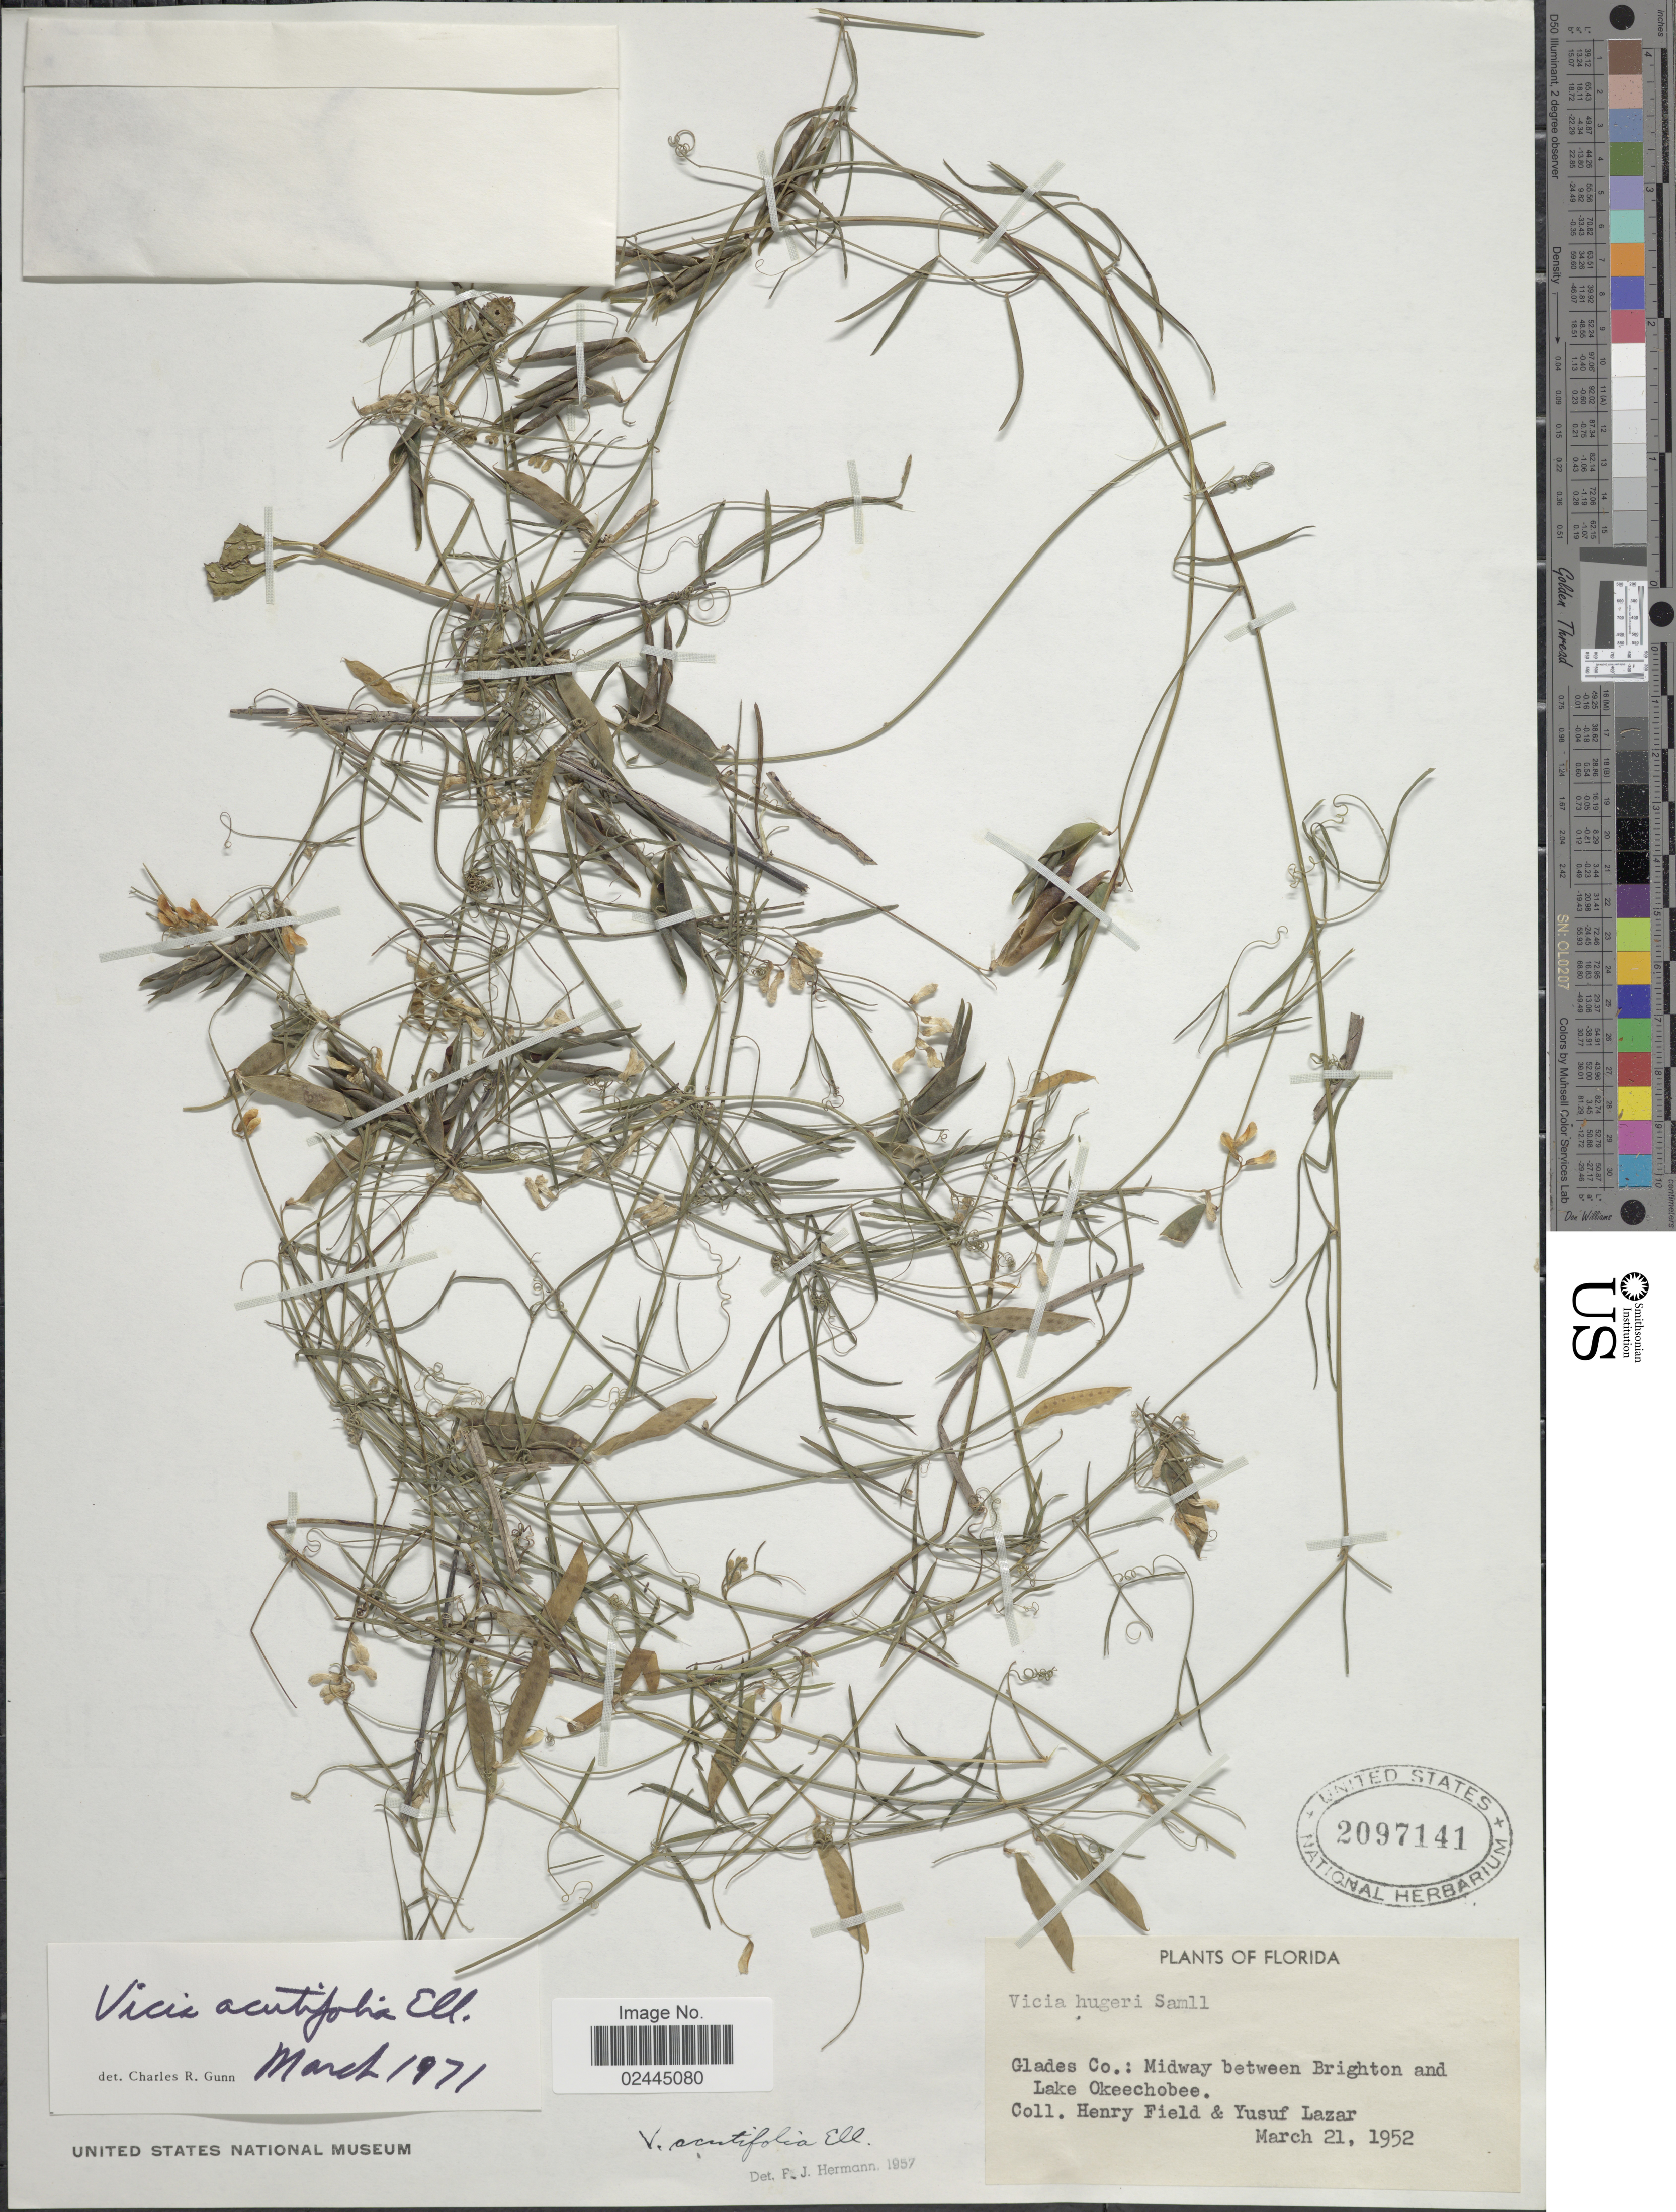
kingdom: Plantae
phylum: Tracheophyta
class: Magnoliopsida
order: Fabales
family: Fabaceae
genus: Vicia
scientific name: Vicia acutifolia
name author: Elliott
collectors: H. Field & Y. Lazar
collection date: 1952-03-21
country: United States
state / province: Florida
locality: Glades Co.: Midway between Brighton and Lake Okeechobee.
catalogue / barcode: US 2097141